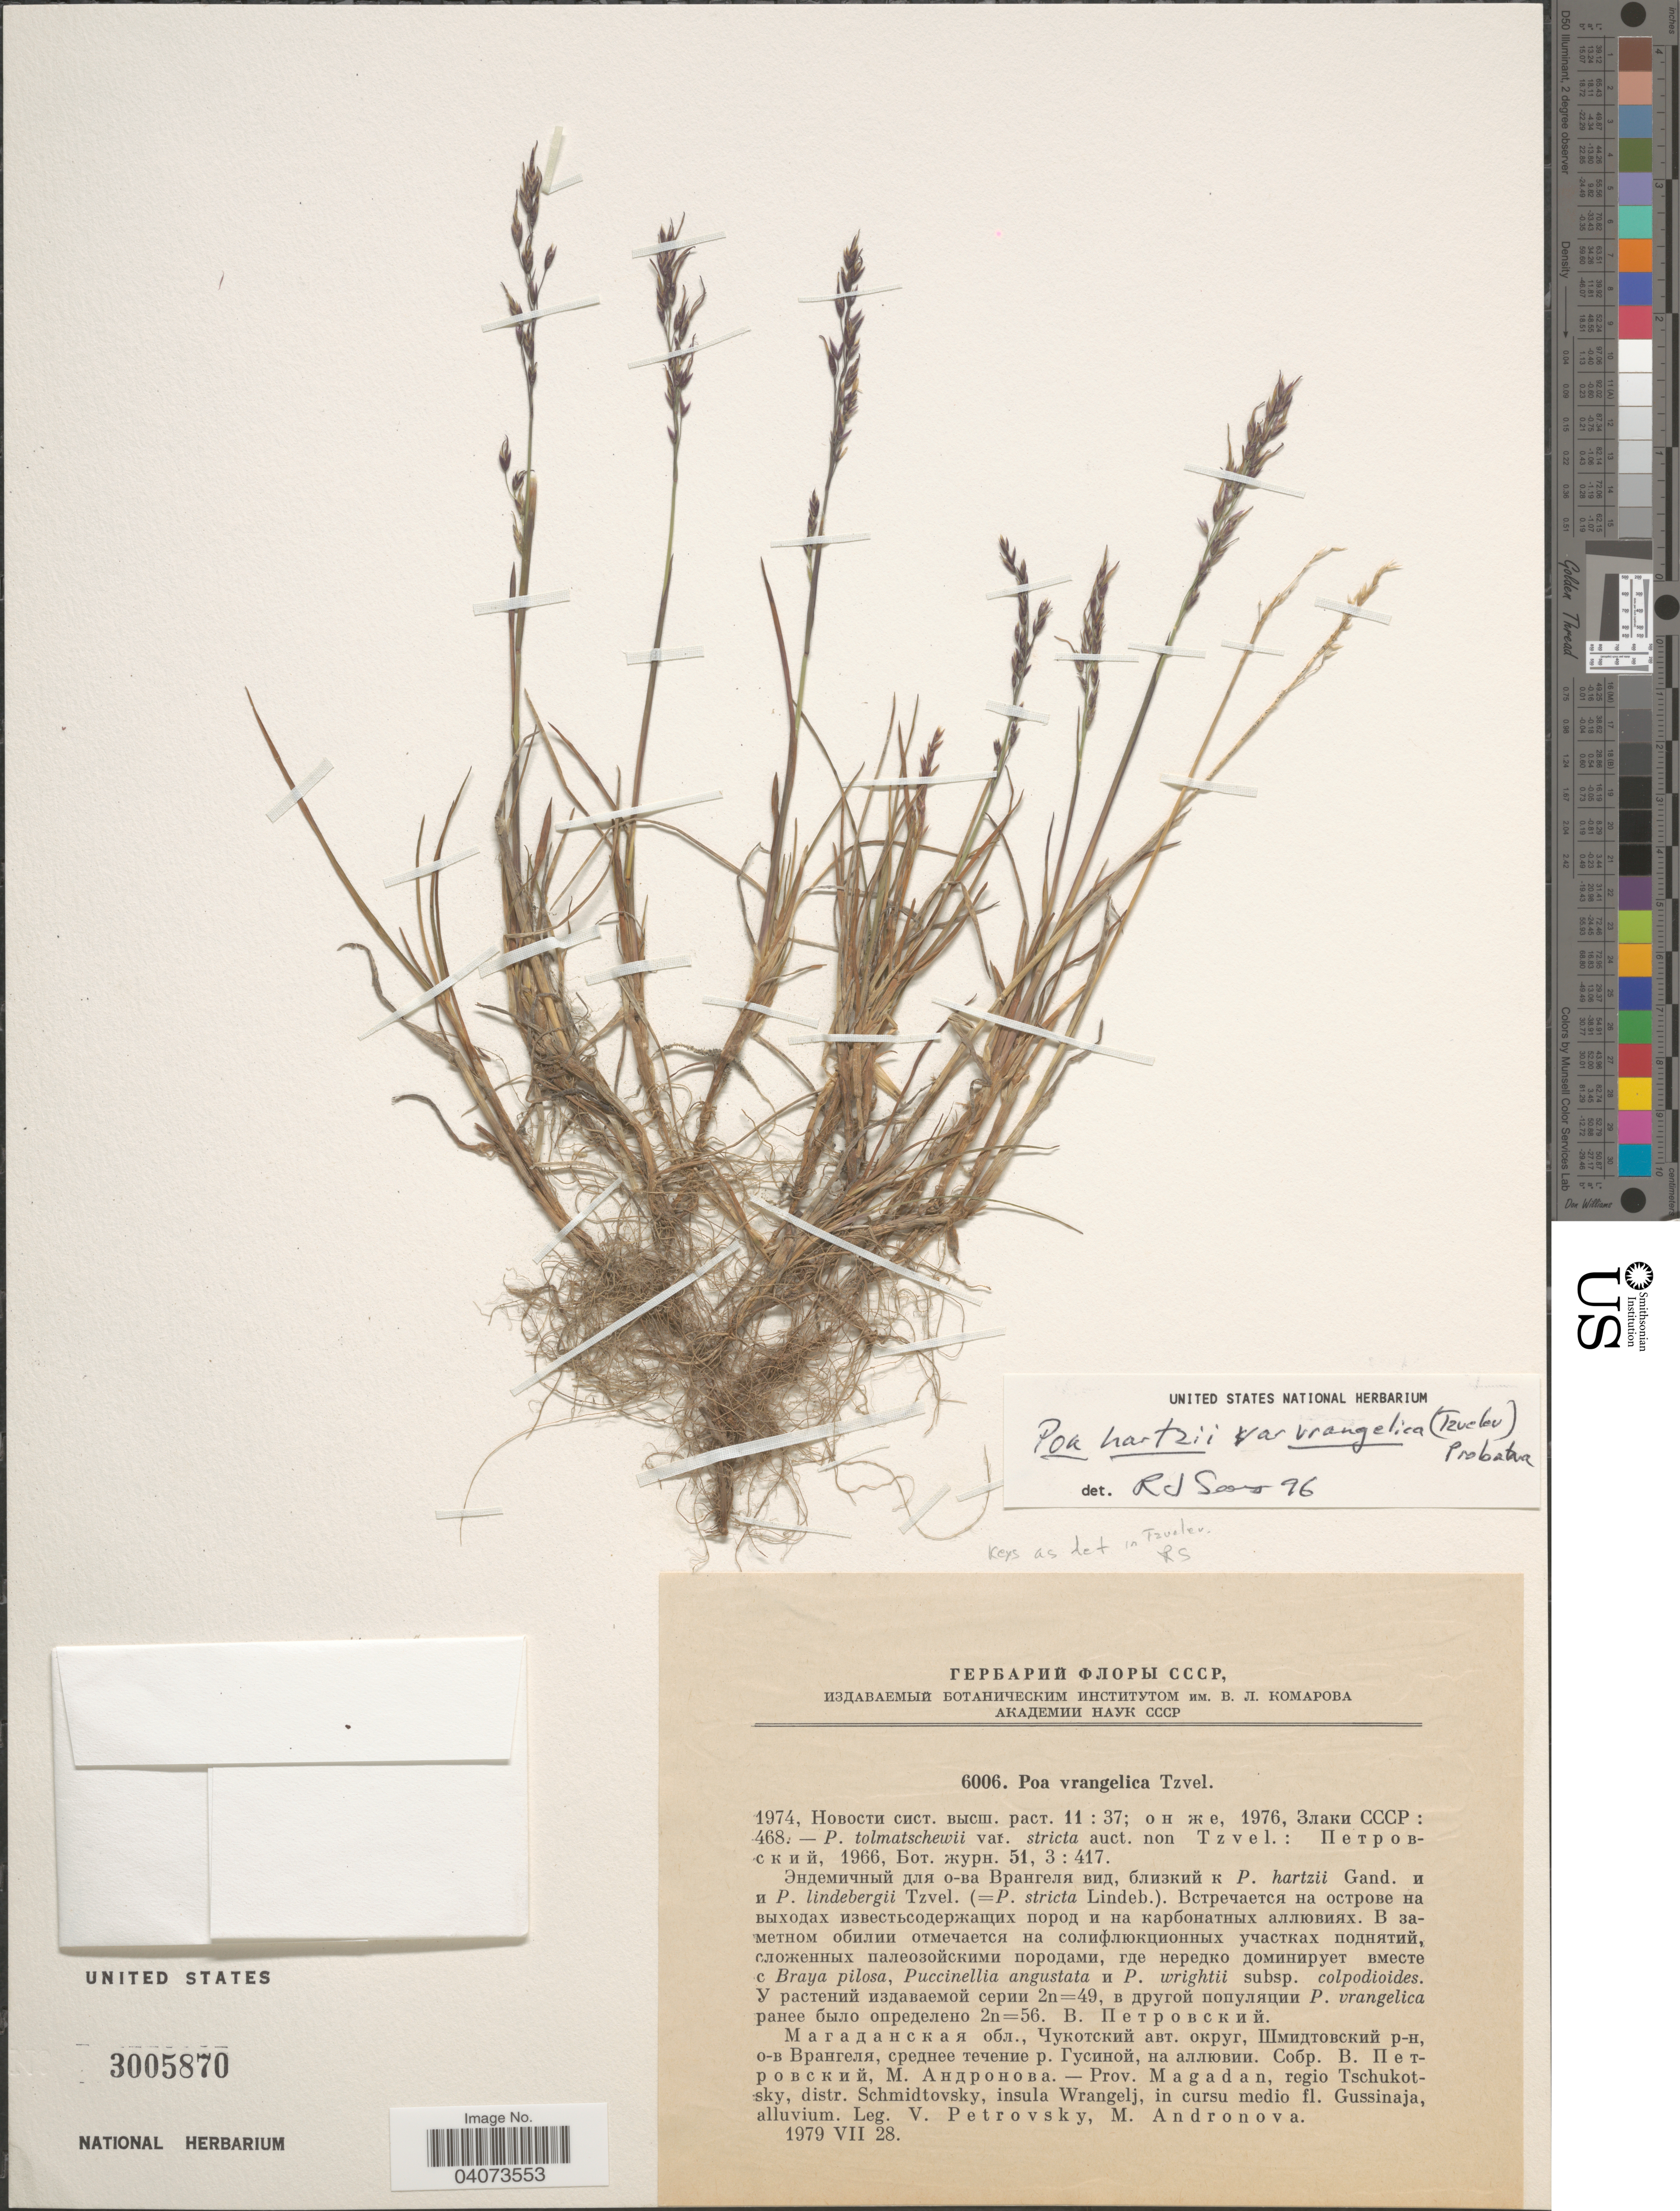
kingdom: Plantae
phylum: Tracheophyta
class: Liliopsida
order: Poales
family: Poaceae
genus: Poa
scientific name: Poa hartzii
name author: Gand.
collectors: V. Petrovsky & M. Andronova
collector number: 6006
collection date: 1979-07-28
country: Russian Federation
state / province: Magadan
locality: X, regio Tschukotsky, distr. Schmidtovsky, insula Wrangelj, in cursu medio fl. Gussinaja.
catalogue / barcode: US 3005870